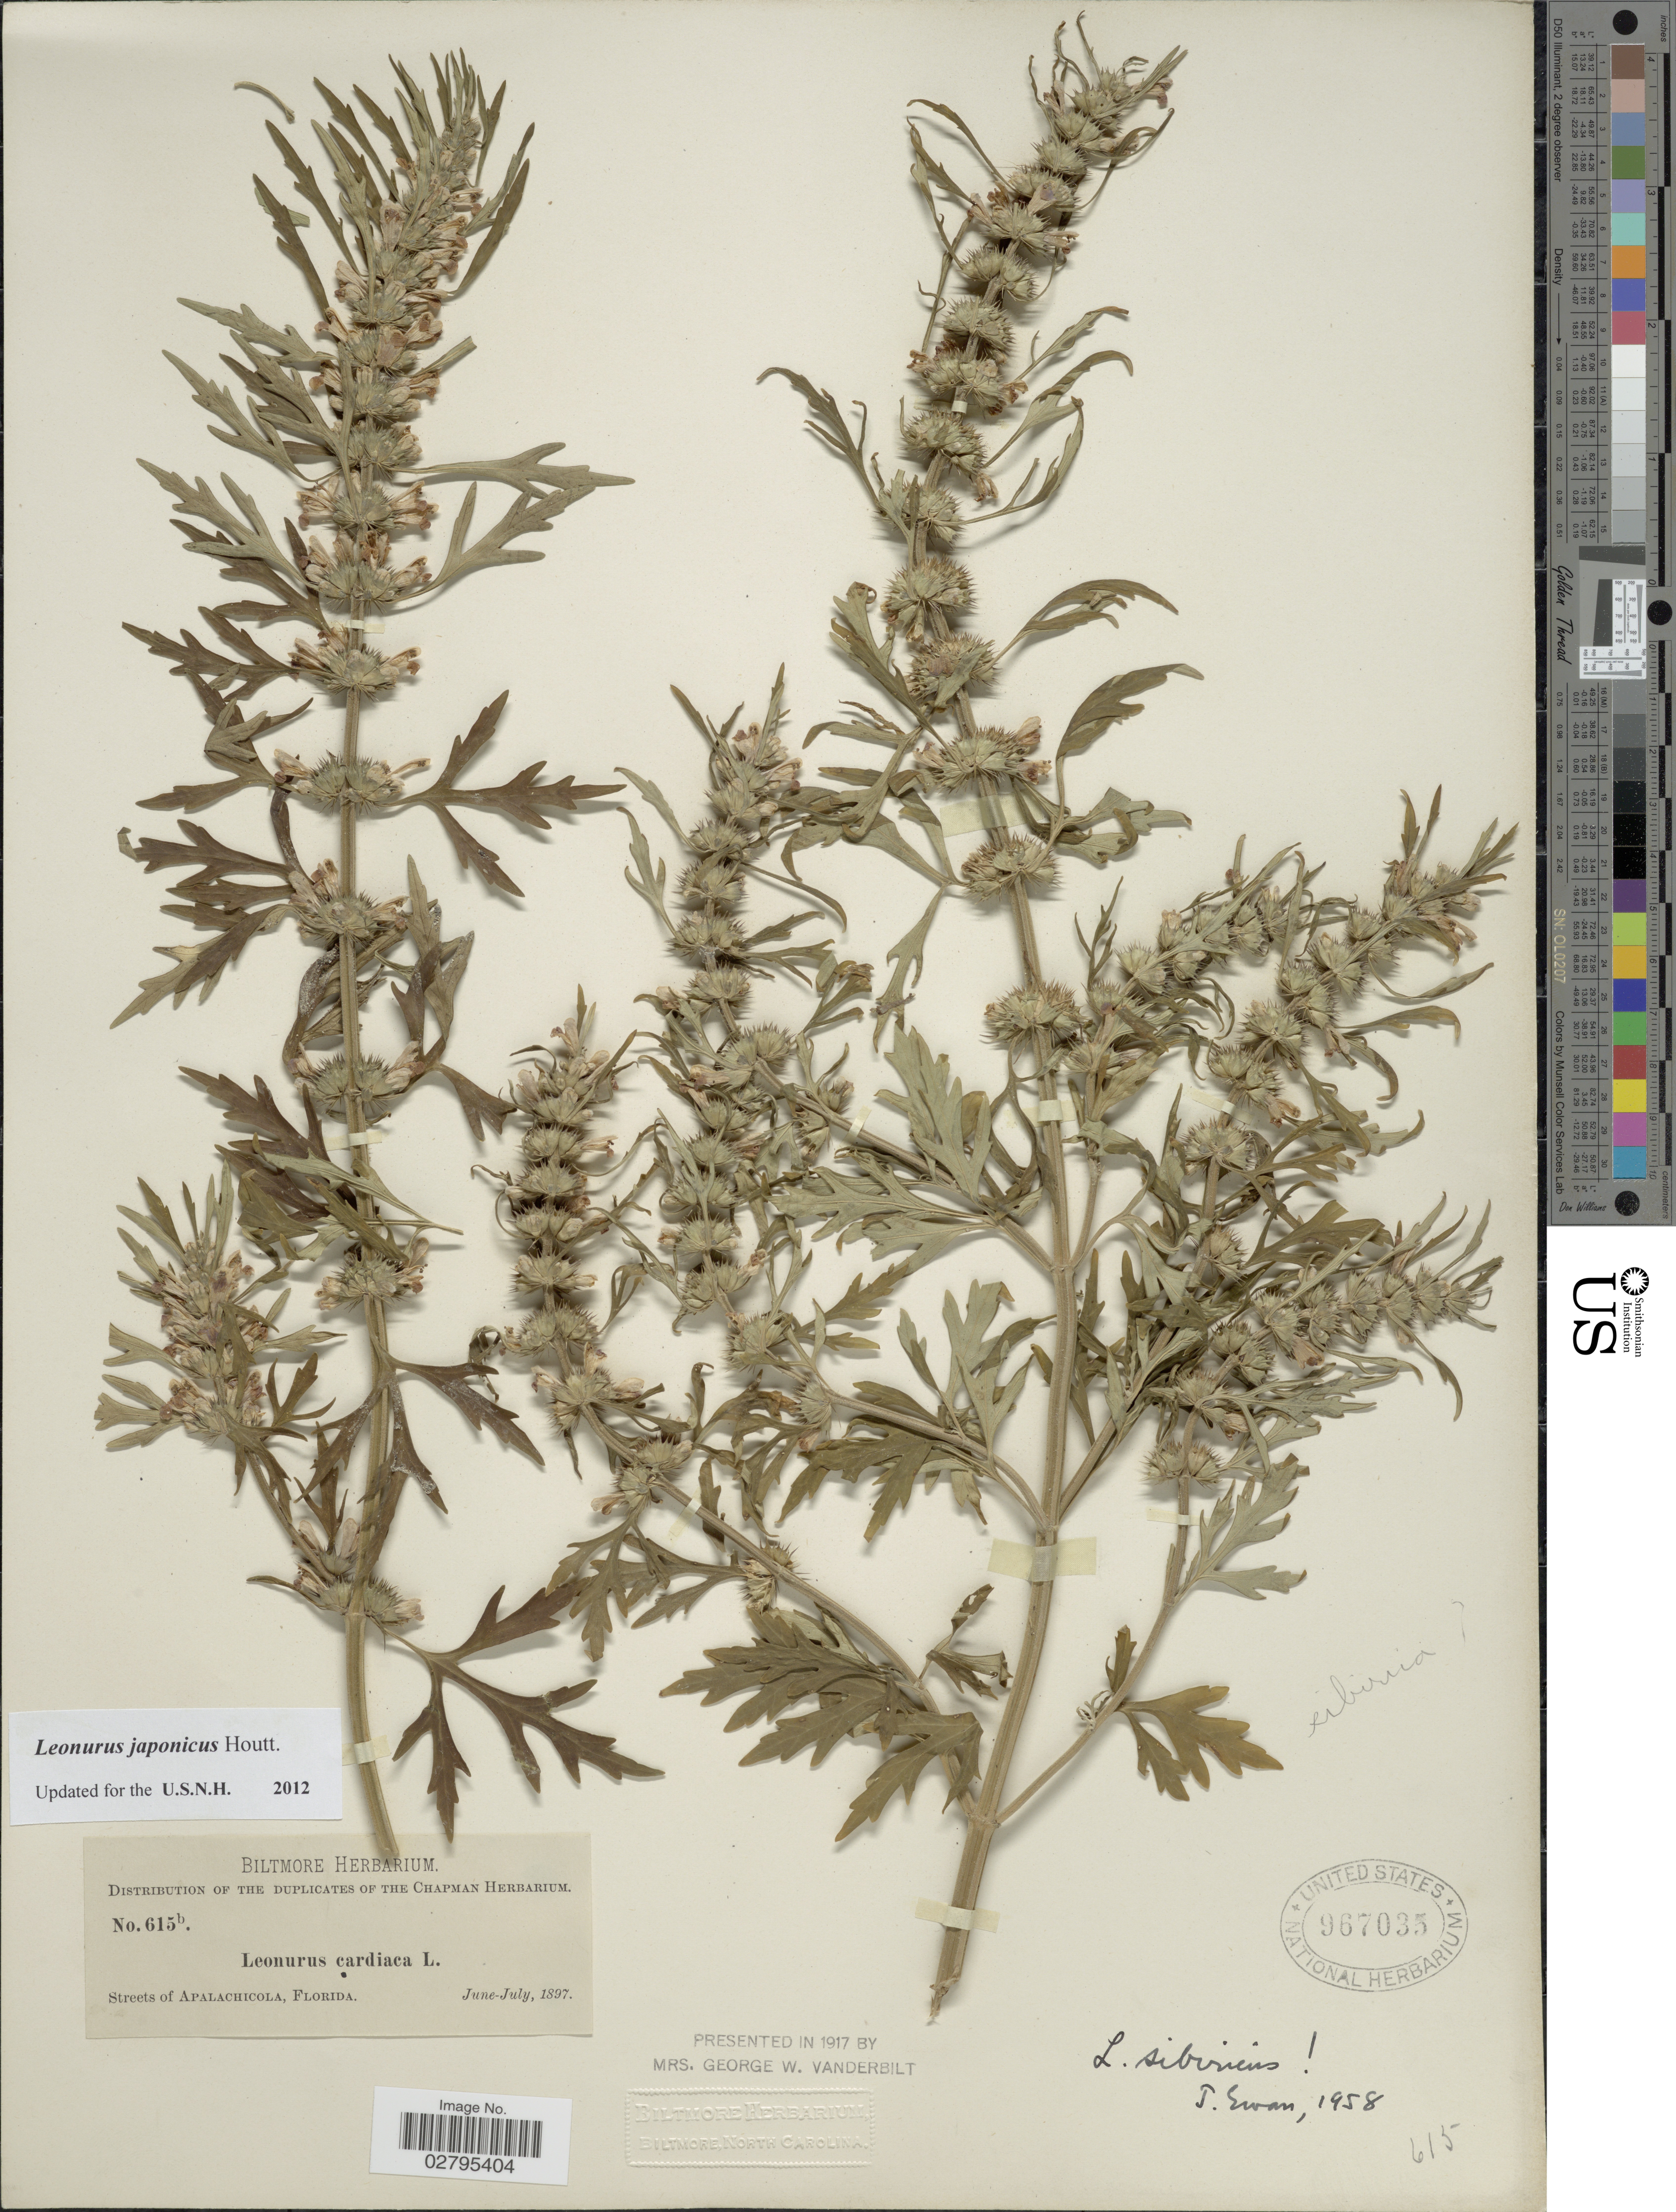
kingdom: Plantae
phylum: Tracheophyta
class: Magnoliopsida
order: Lamiales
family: Lamiaceae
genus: Leonurus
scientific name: Leonurus japonicus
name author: Houtt.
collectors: ex herb. Biltmore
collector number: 615b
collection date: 1897-06/1897-07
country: United States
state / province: Florida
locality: Streets of Apalachicola.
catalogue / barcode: US 967035